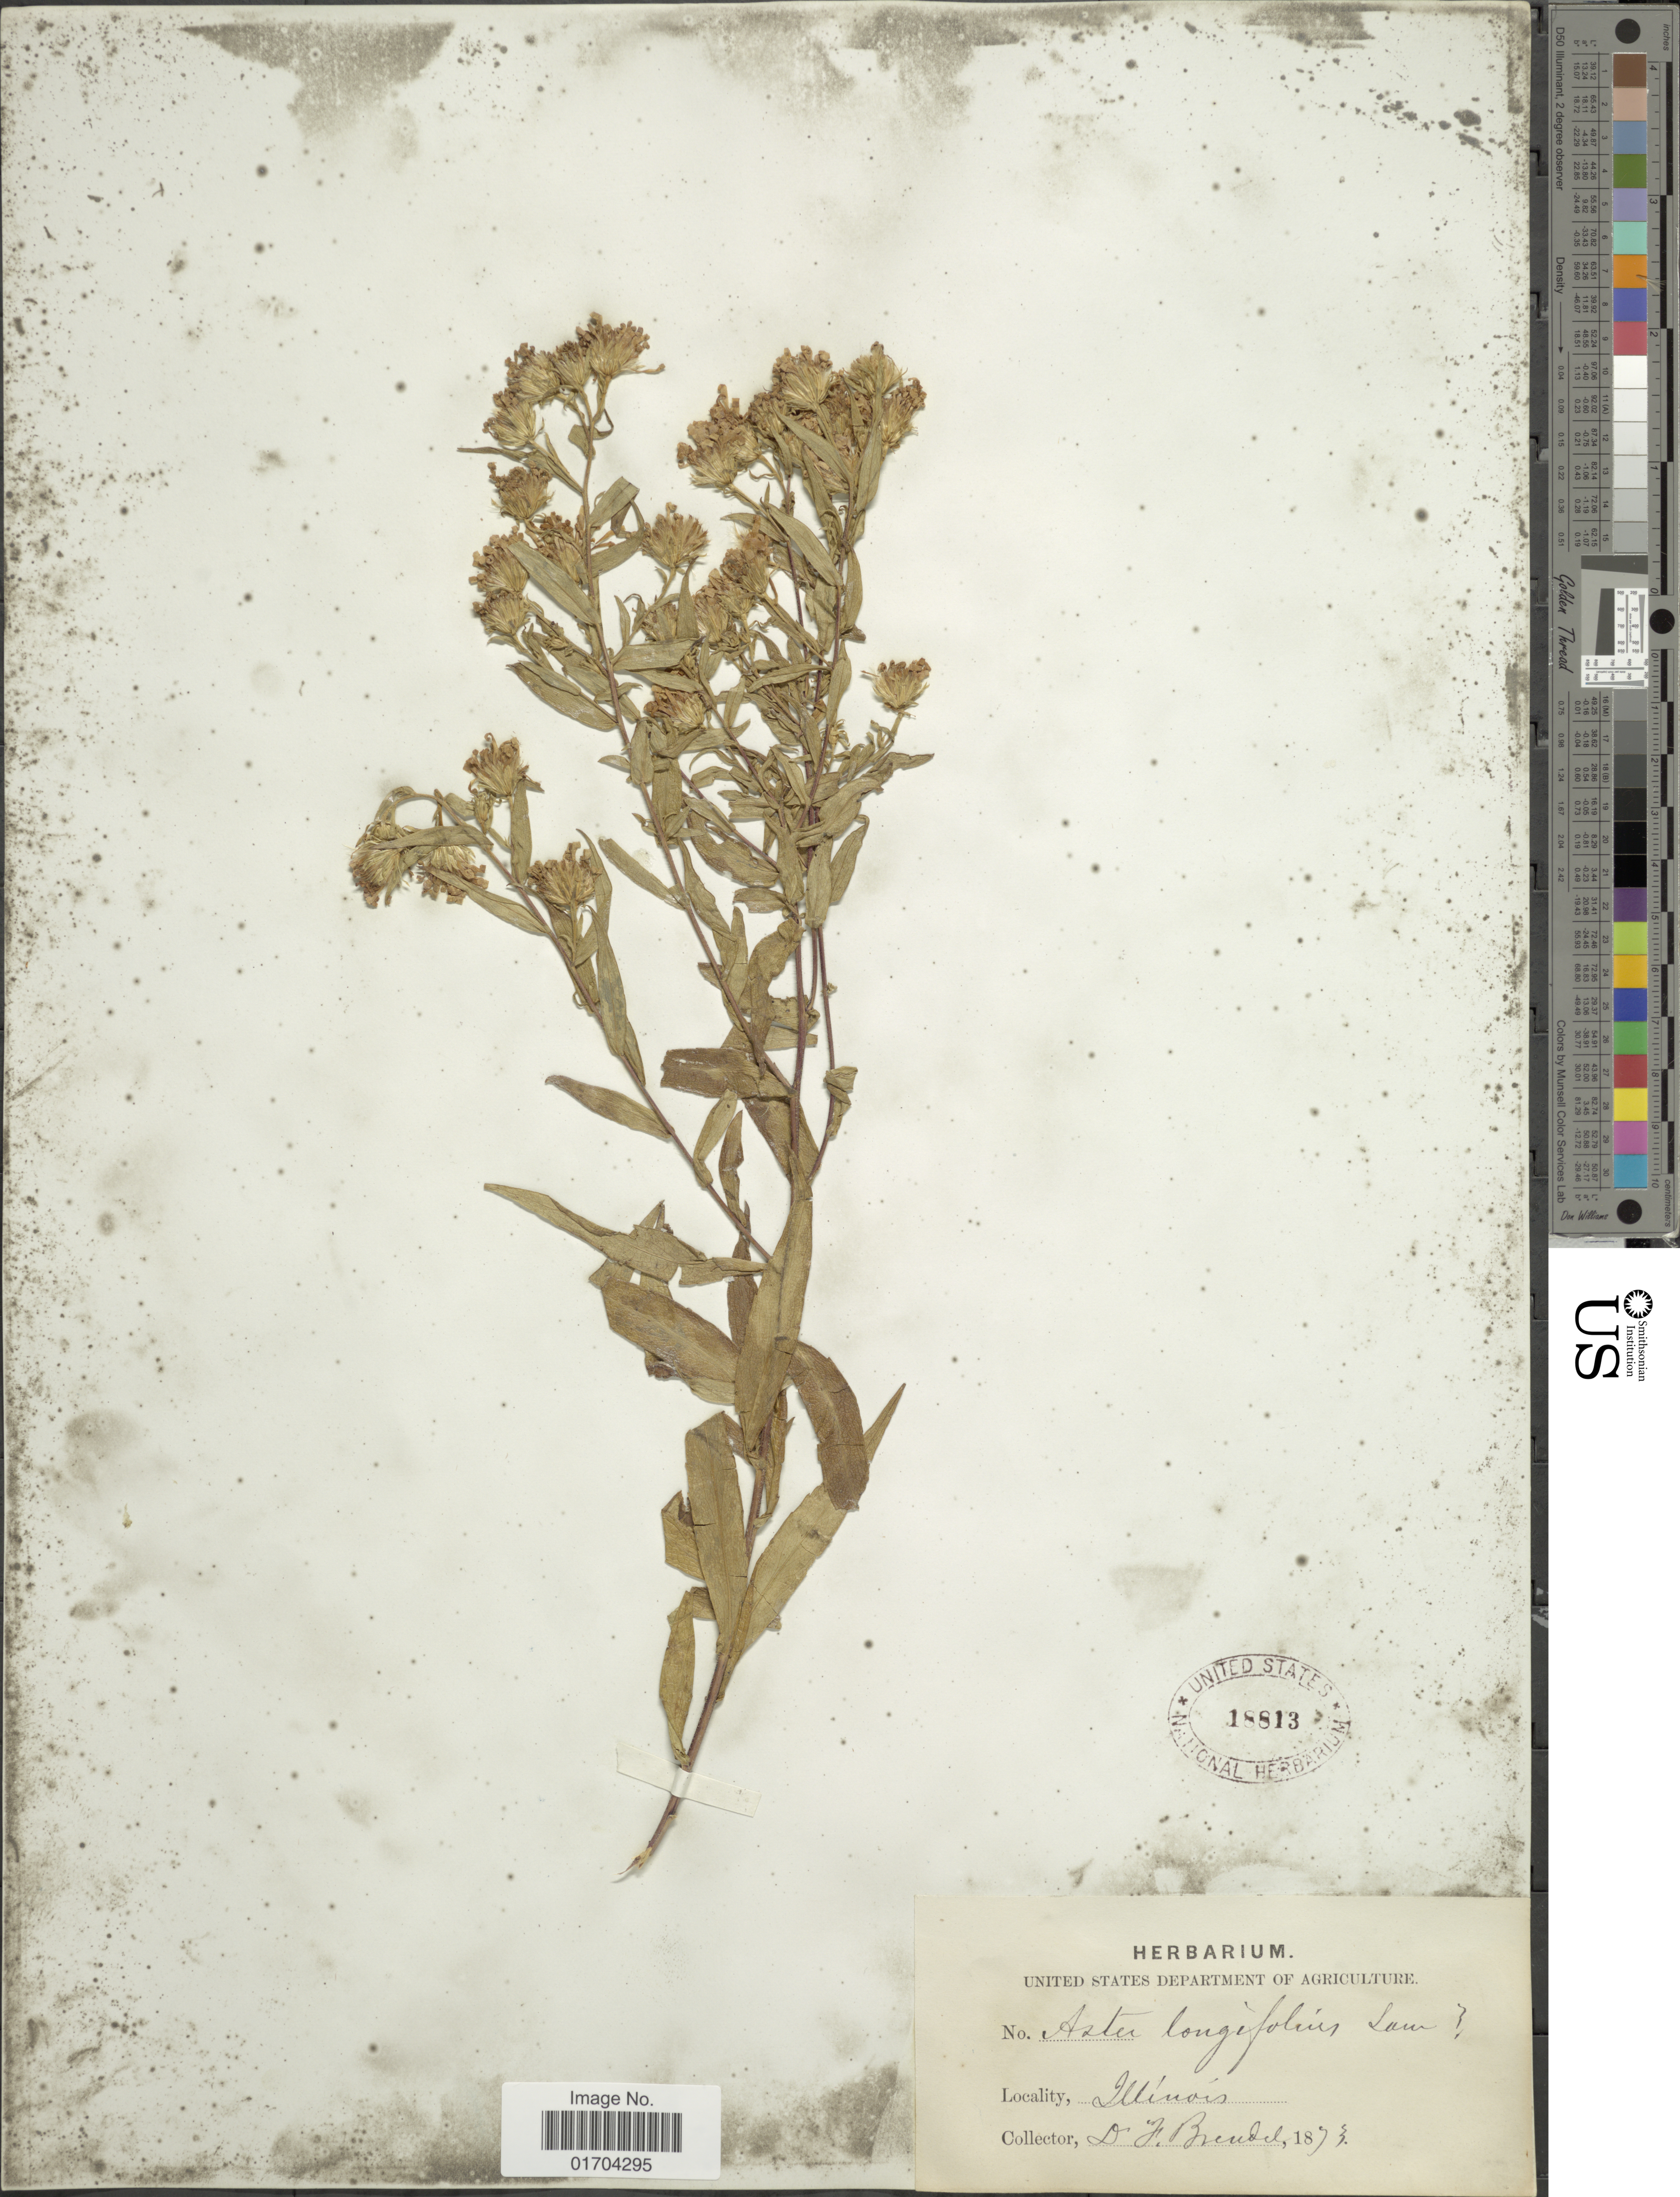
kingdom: Plantae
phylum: Tracheophyta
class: Magnoliopsida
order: Asterales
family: Asteraceae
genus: Symphyotrichum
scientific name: Symphyotrichum sp.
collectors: D. Brendel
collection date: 1873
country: United States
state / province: Illinois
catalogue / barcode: US 18813